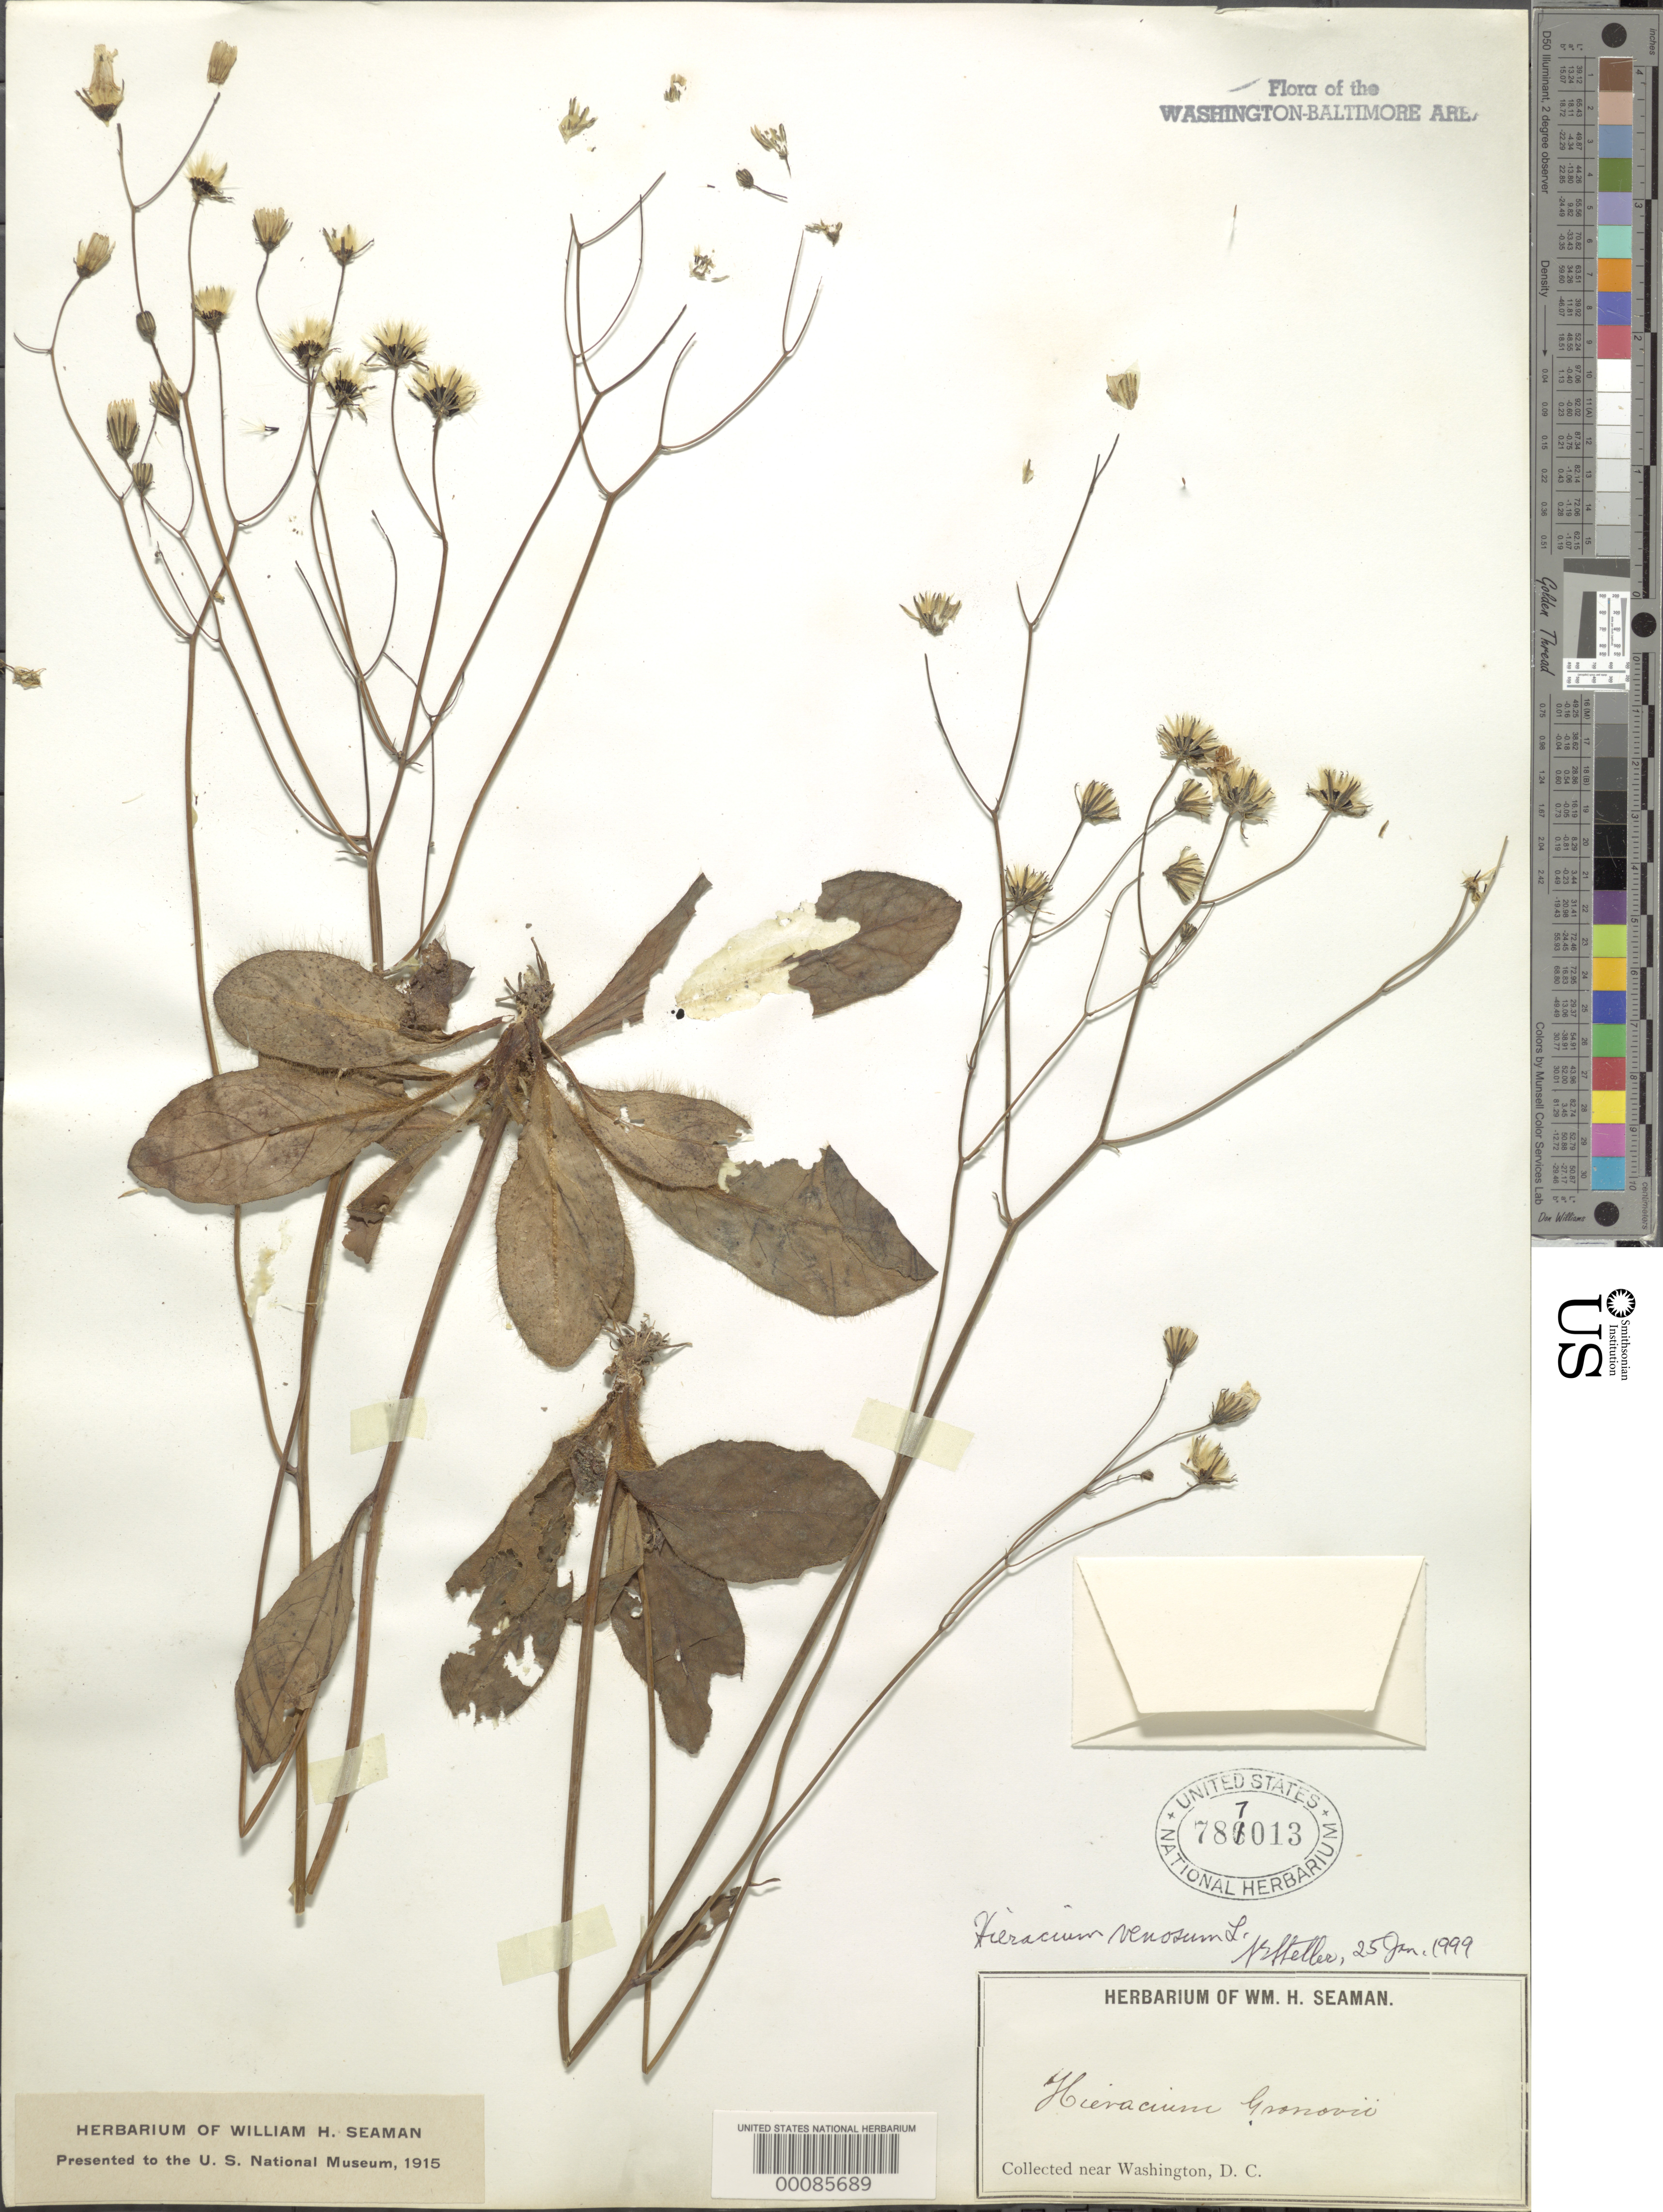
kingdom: Plantae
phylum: Tracheophyta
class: Magnoliopsida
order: Asterales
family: Asteraceae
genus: Hieracium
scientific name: Hieracium venosum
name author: L.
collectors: W. Seaman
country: United States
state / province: District of Columbia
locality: DC vicinity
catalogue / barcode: US 787013